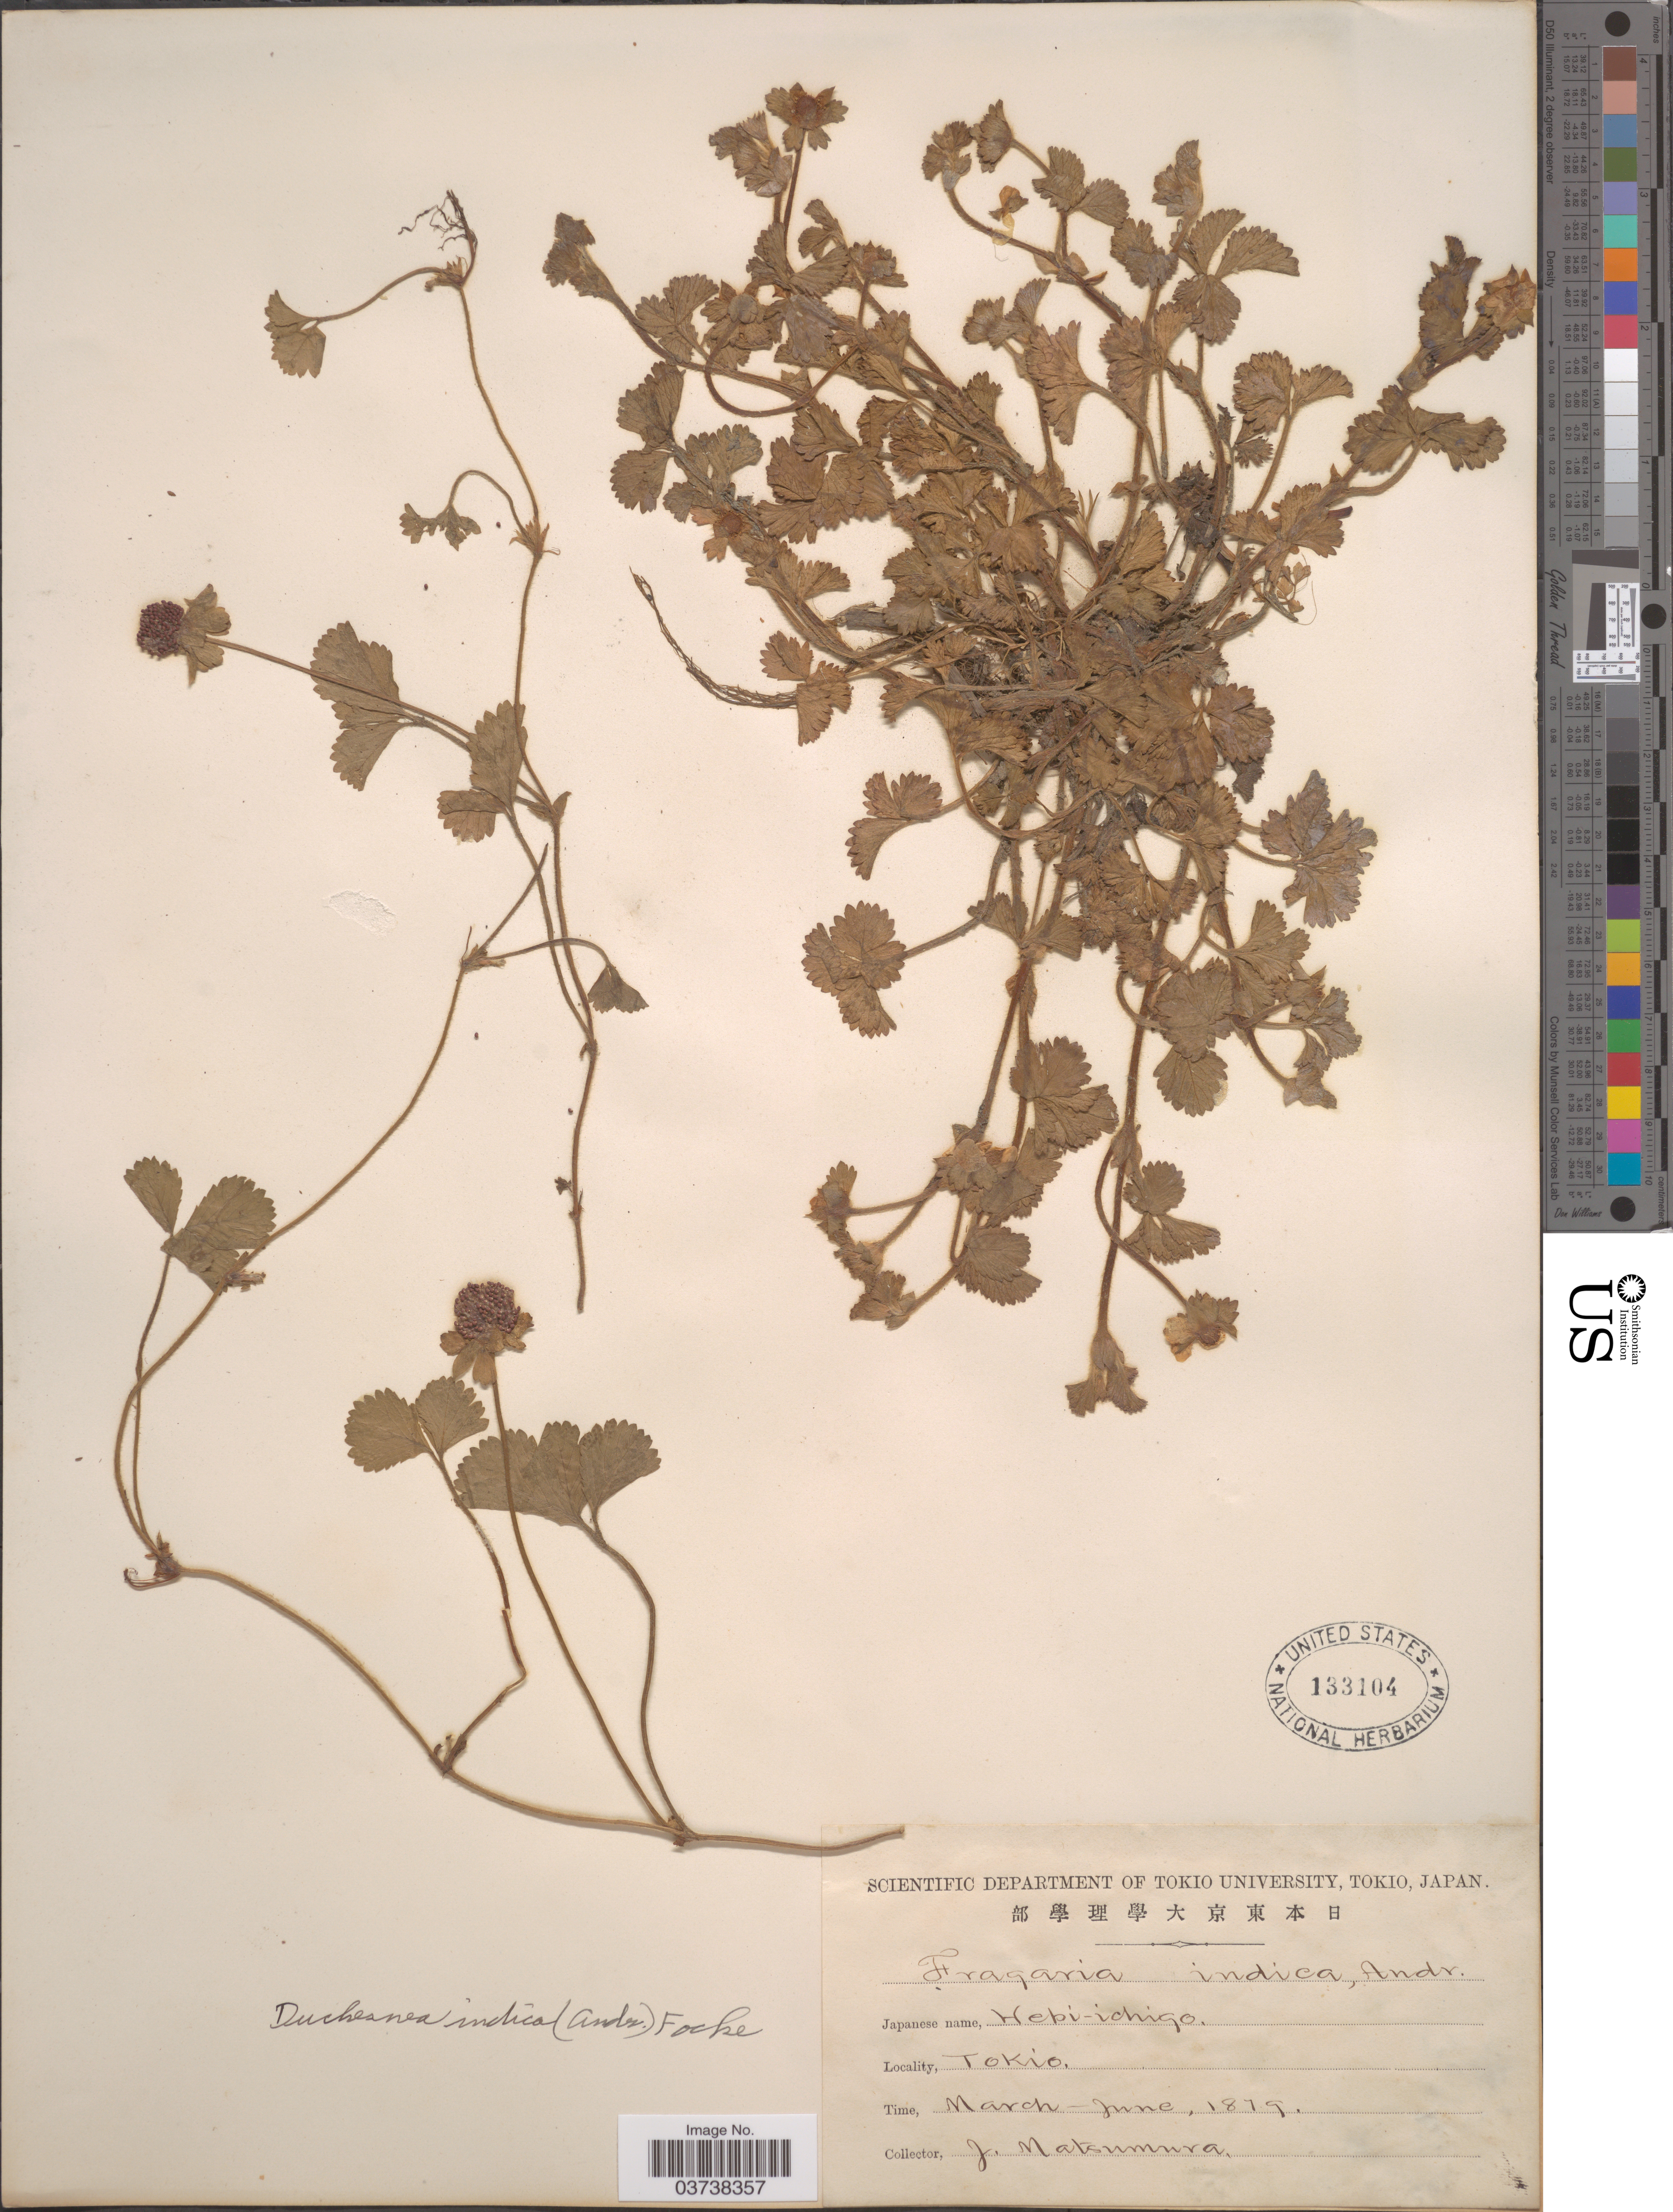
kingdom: Plantae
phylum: Tracheophyta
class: Magnoliopsida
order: Rosales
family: Rosaceae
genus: Potentilla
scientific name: Potentilla indica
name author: (Andrews) Th. Wolf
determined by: Strong, Mark T., (BOT), Smithsonian Institution - National Museum of Natural History (UNITED STATES)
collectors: J. Matsumura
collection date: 1879-03/1879-06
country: Japan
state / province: Tokyo, Federal City of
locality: Tokio.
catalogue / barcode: US 133104